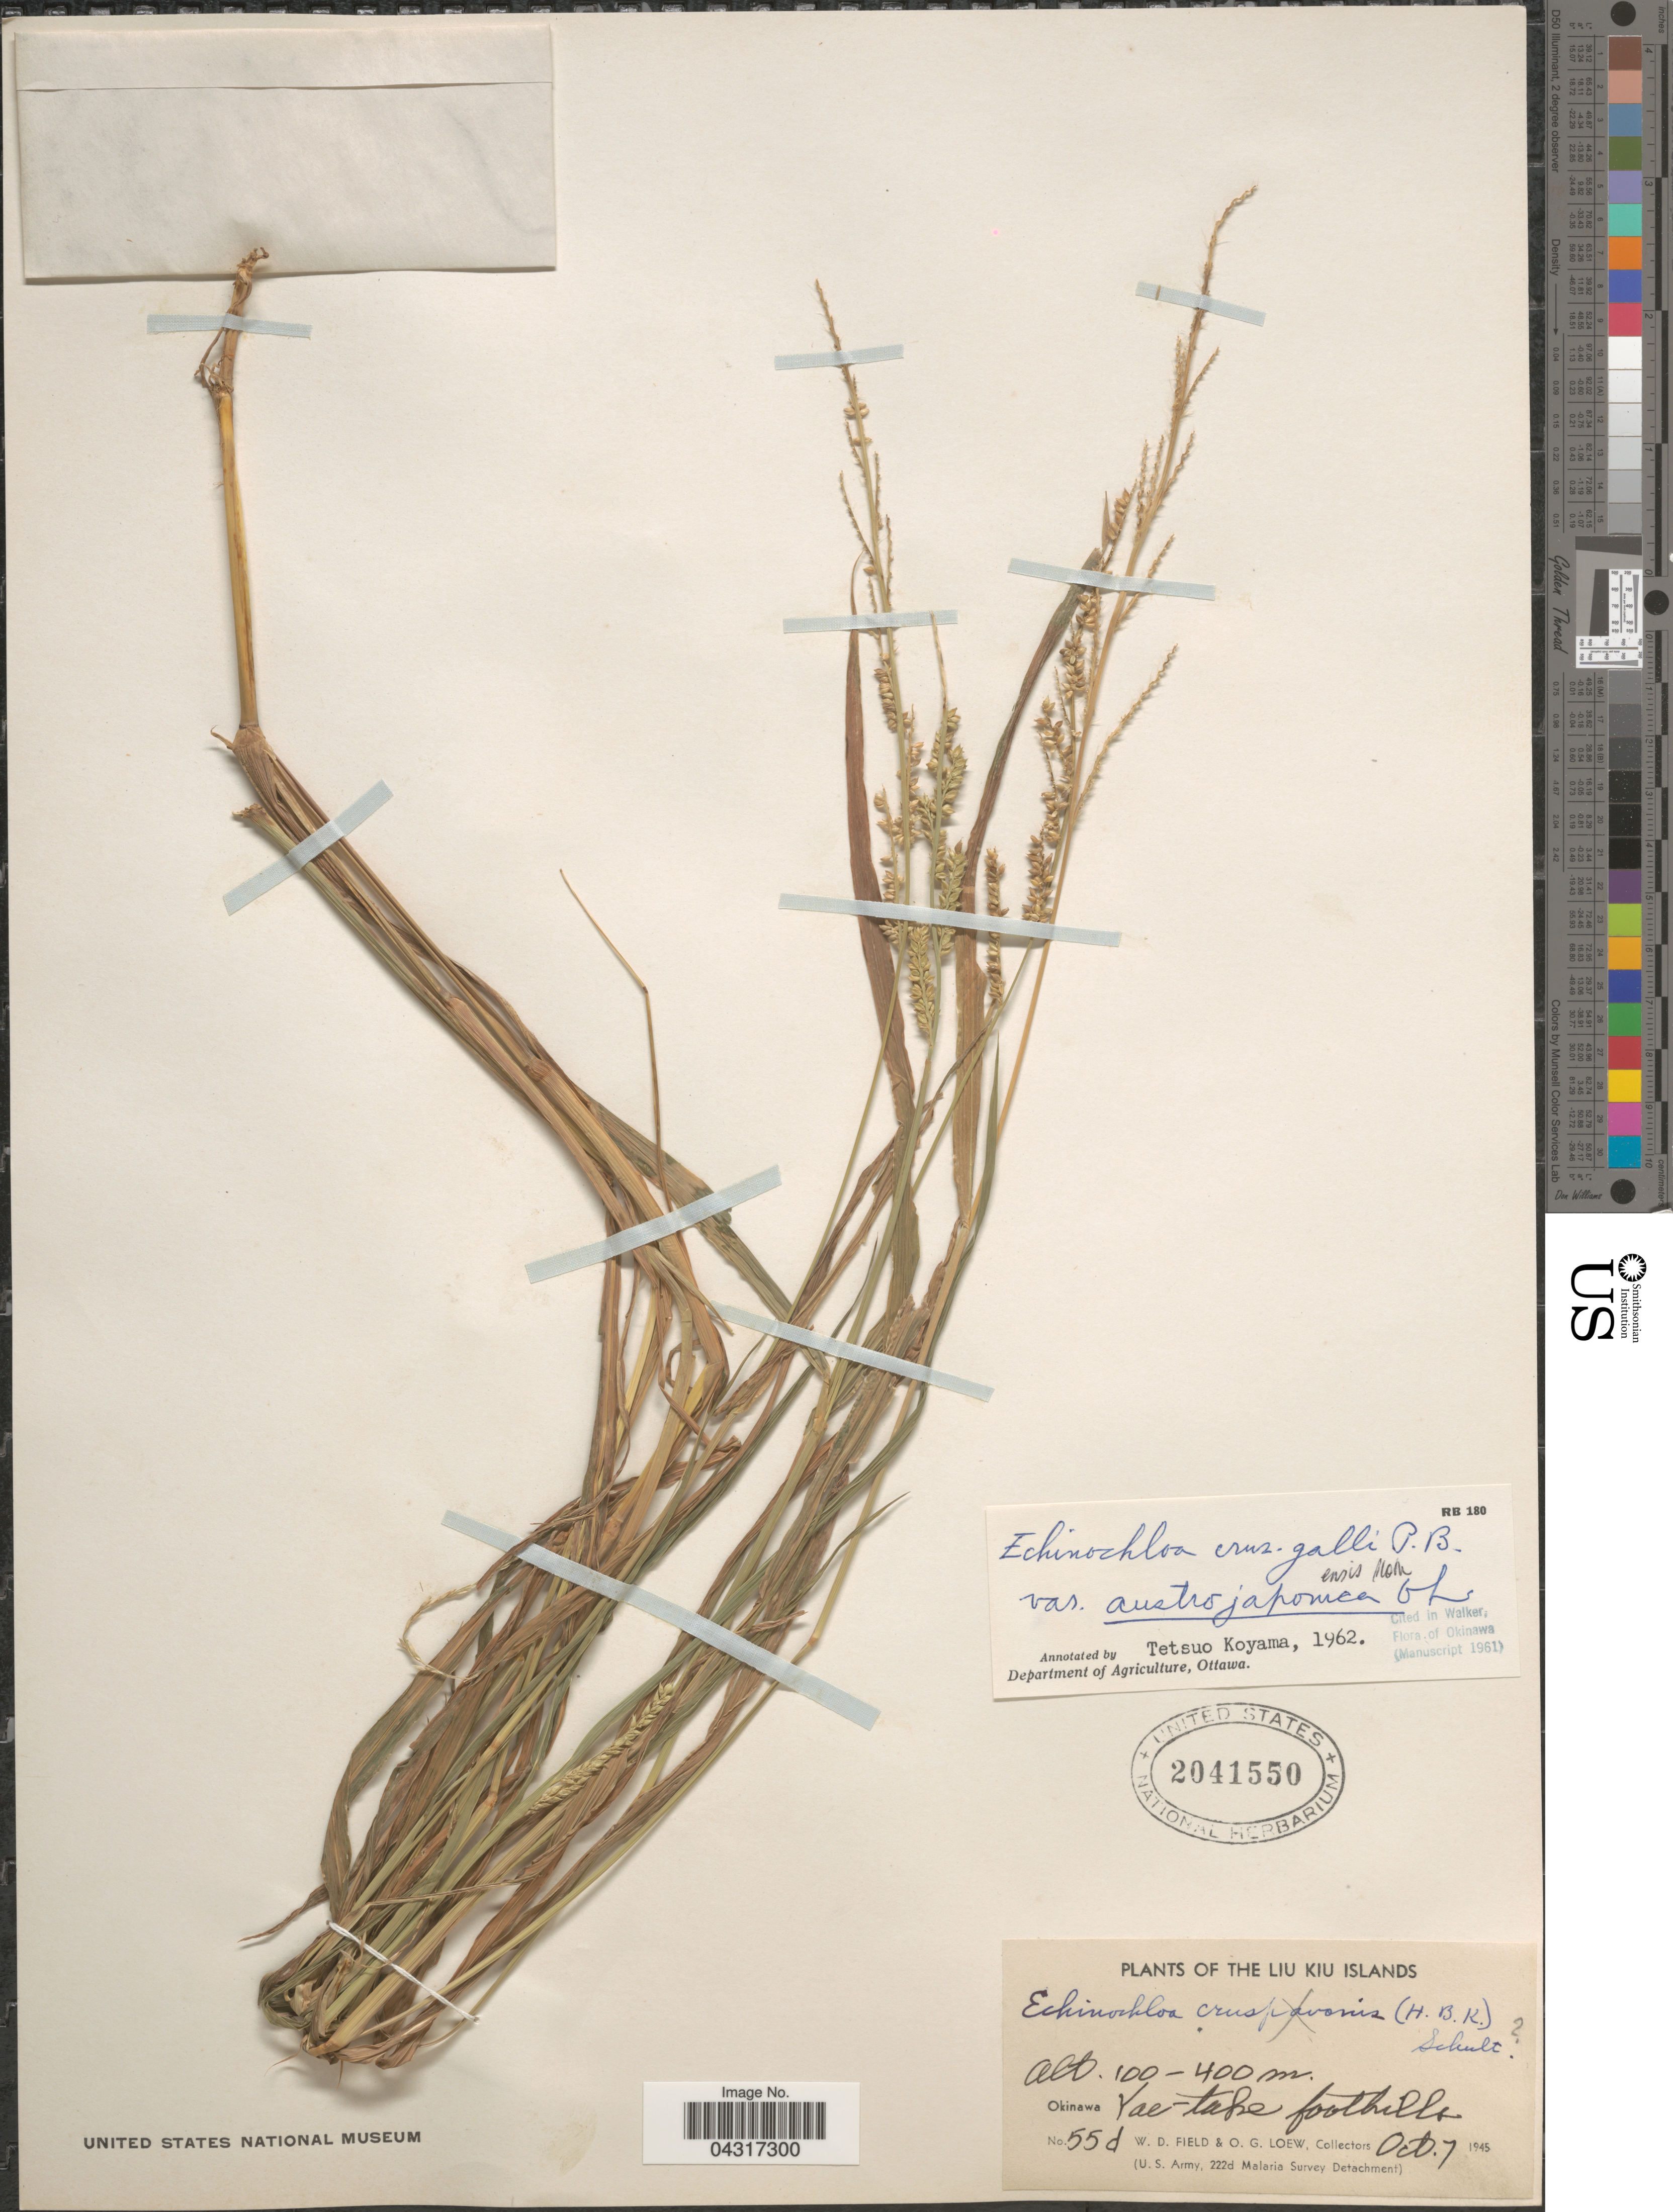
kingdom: Plantae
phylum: Tracheophyta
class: Liliopsida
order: Poales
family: Poaceae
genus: Echinochloa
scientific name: Echinochloa crus-galli var. austrojaponensis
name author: Ohwi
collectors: W. D. Field & O. G. Loew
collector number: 55d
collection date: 1945-10-07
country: Japan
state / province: Okinawa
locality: The Liu Kiu Islands. Okinawa. Yae-take foothills. (U.S. Army, 222d Malaria Survey Detachment).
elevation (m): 100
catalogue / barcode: US 2041550